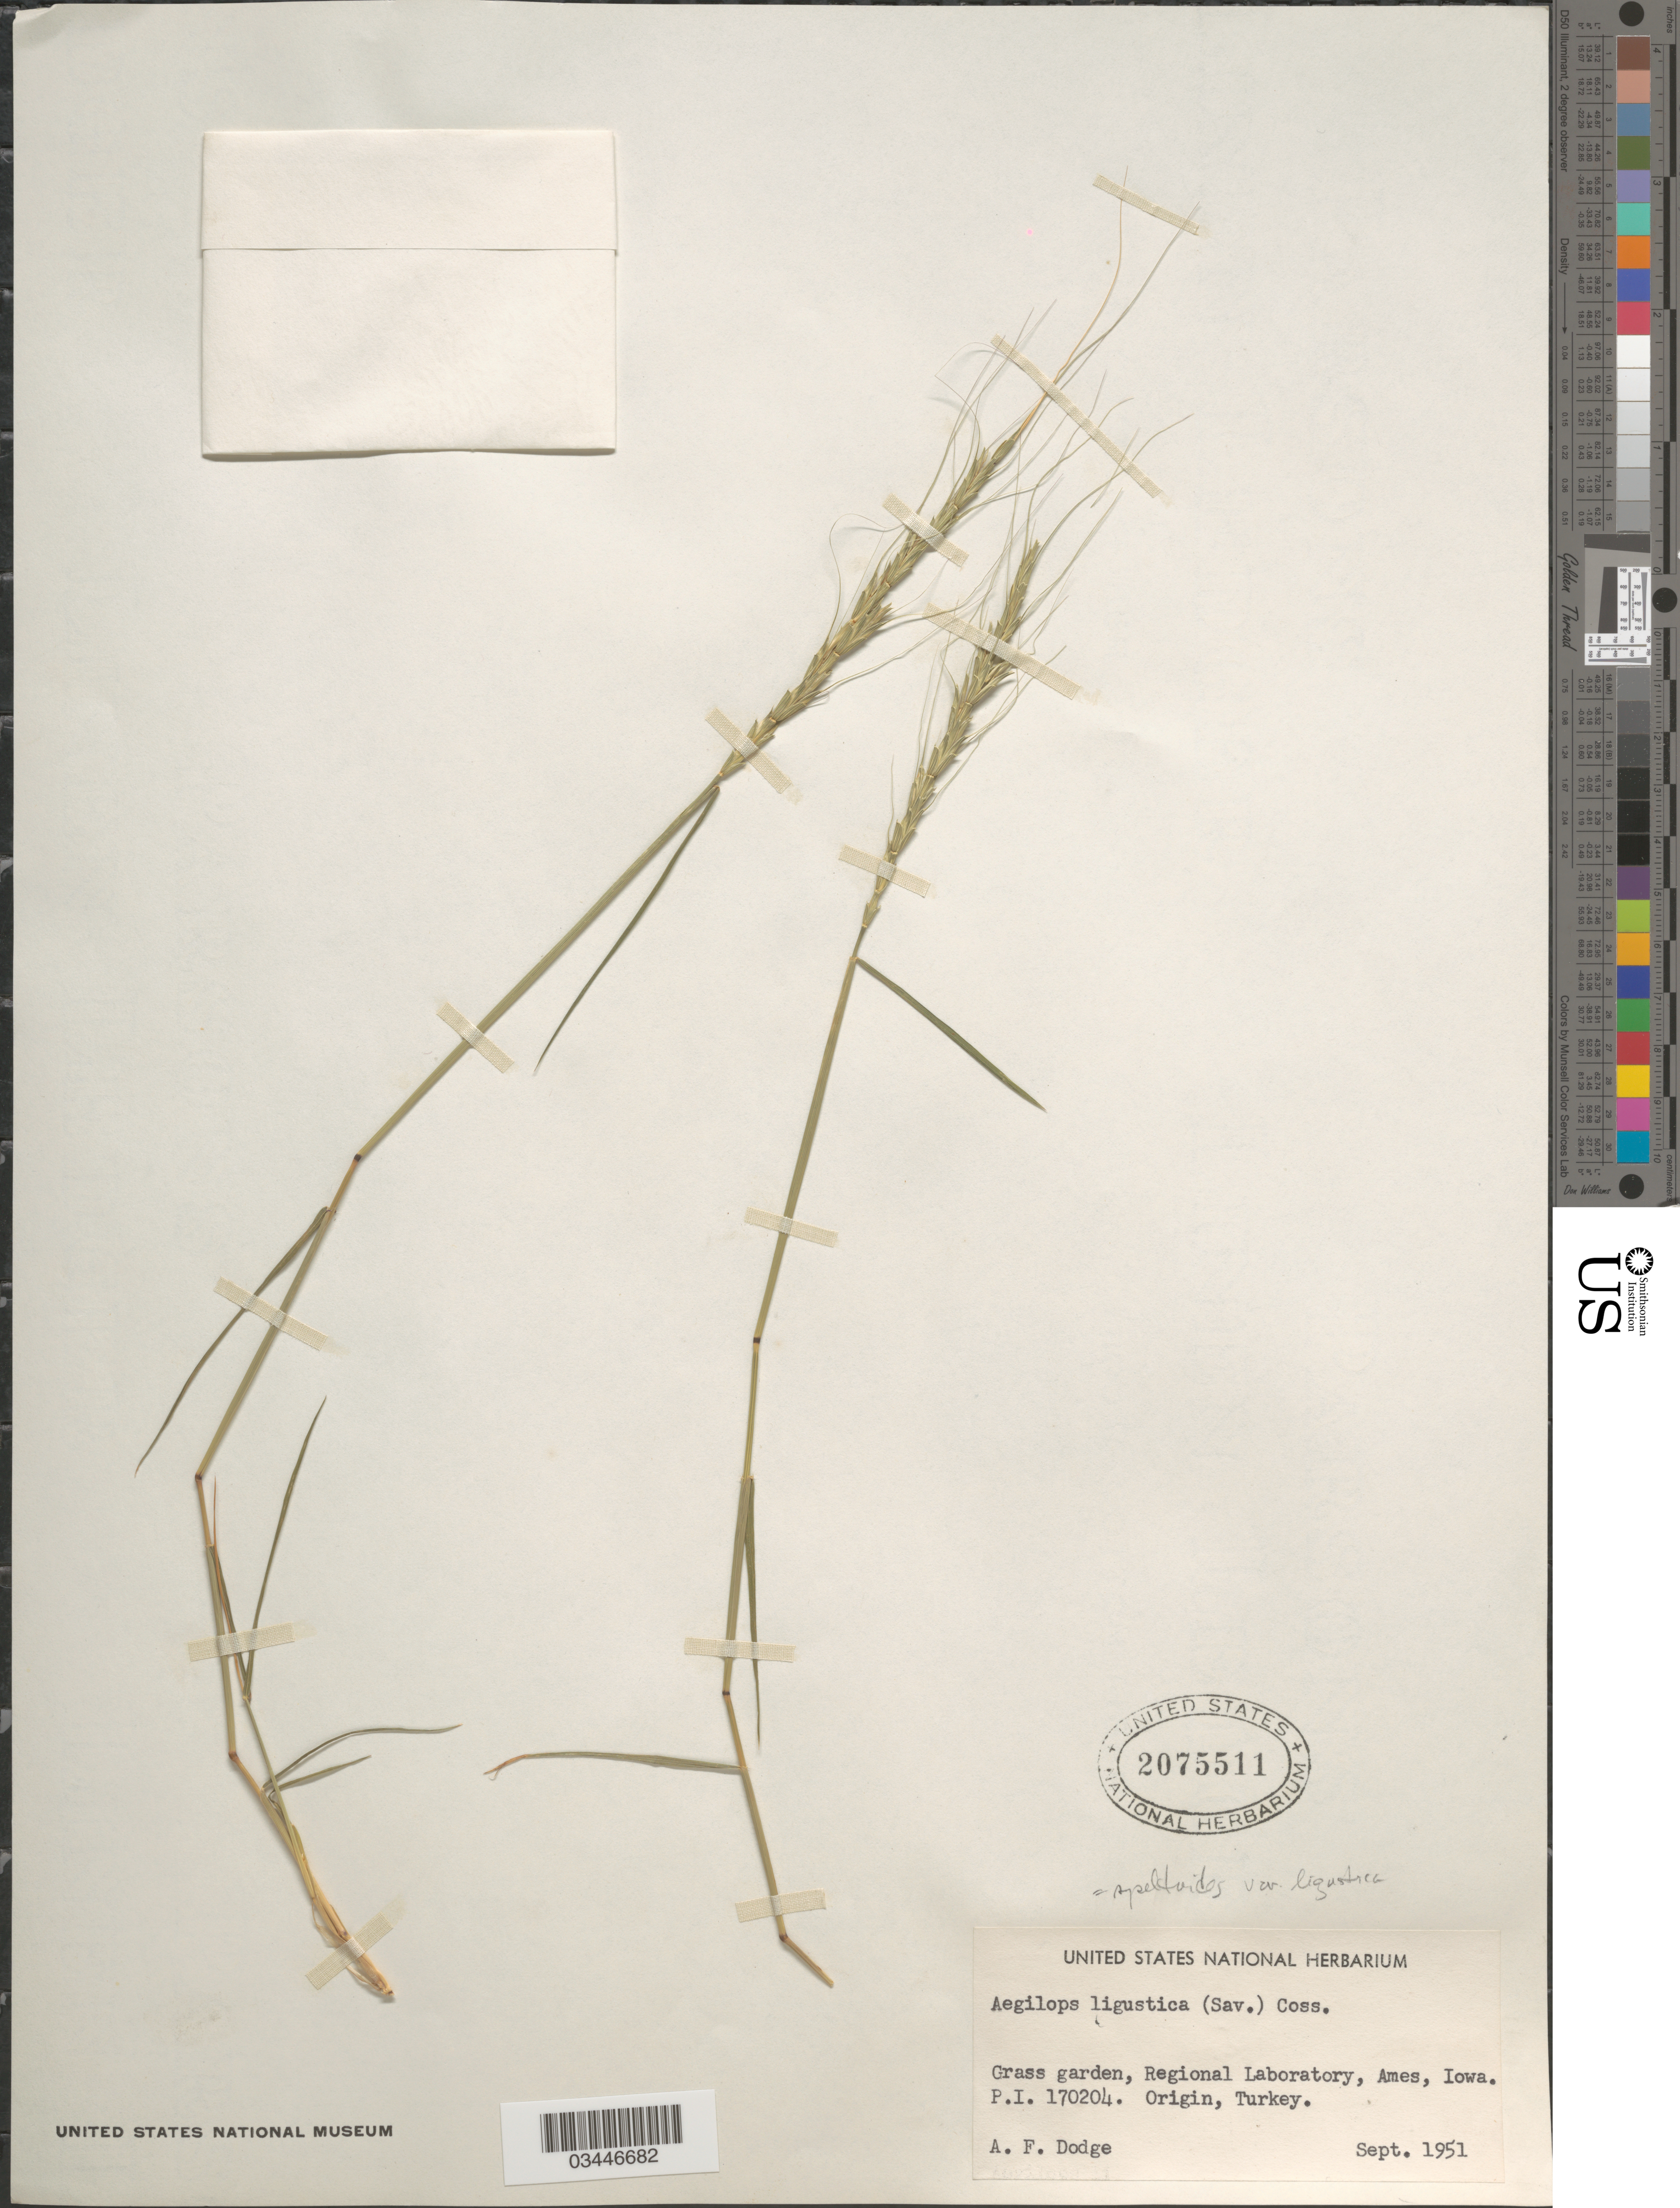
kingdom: Plantae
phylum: Tracheophyta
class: Liliopsida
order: Poales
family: Poaceae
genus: Aegilops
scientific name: Aegilops speltoides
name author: Tausch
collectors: A. Dodge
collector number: P.I.170204?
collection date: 1951-09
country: United States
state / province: Iowa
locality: Grass garden, Regional Laboratory, Ames.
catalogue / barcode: US 2075511